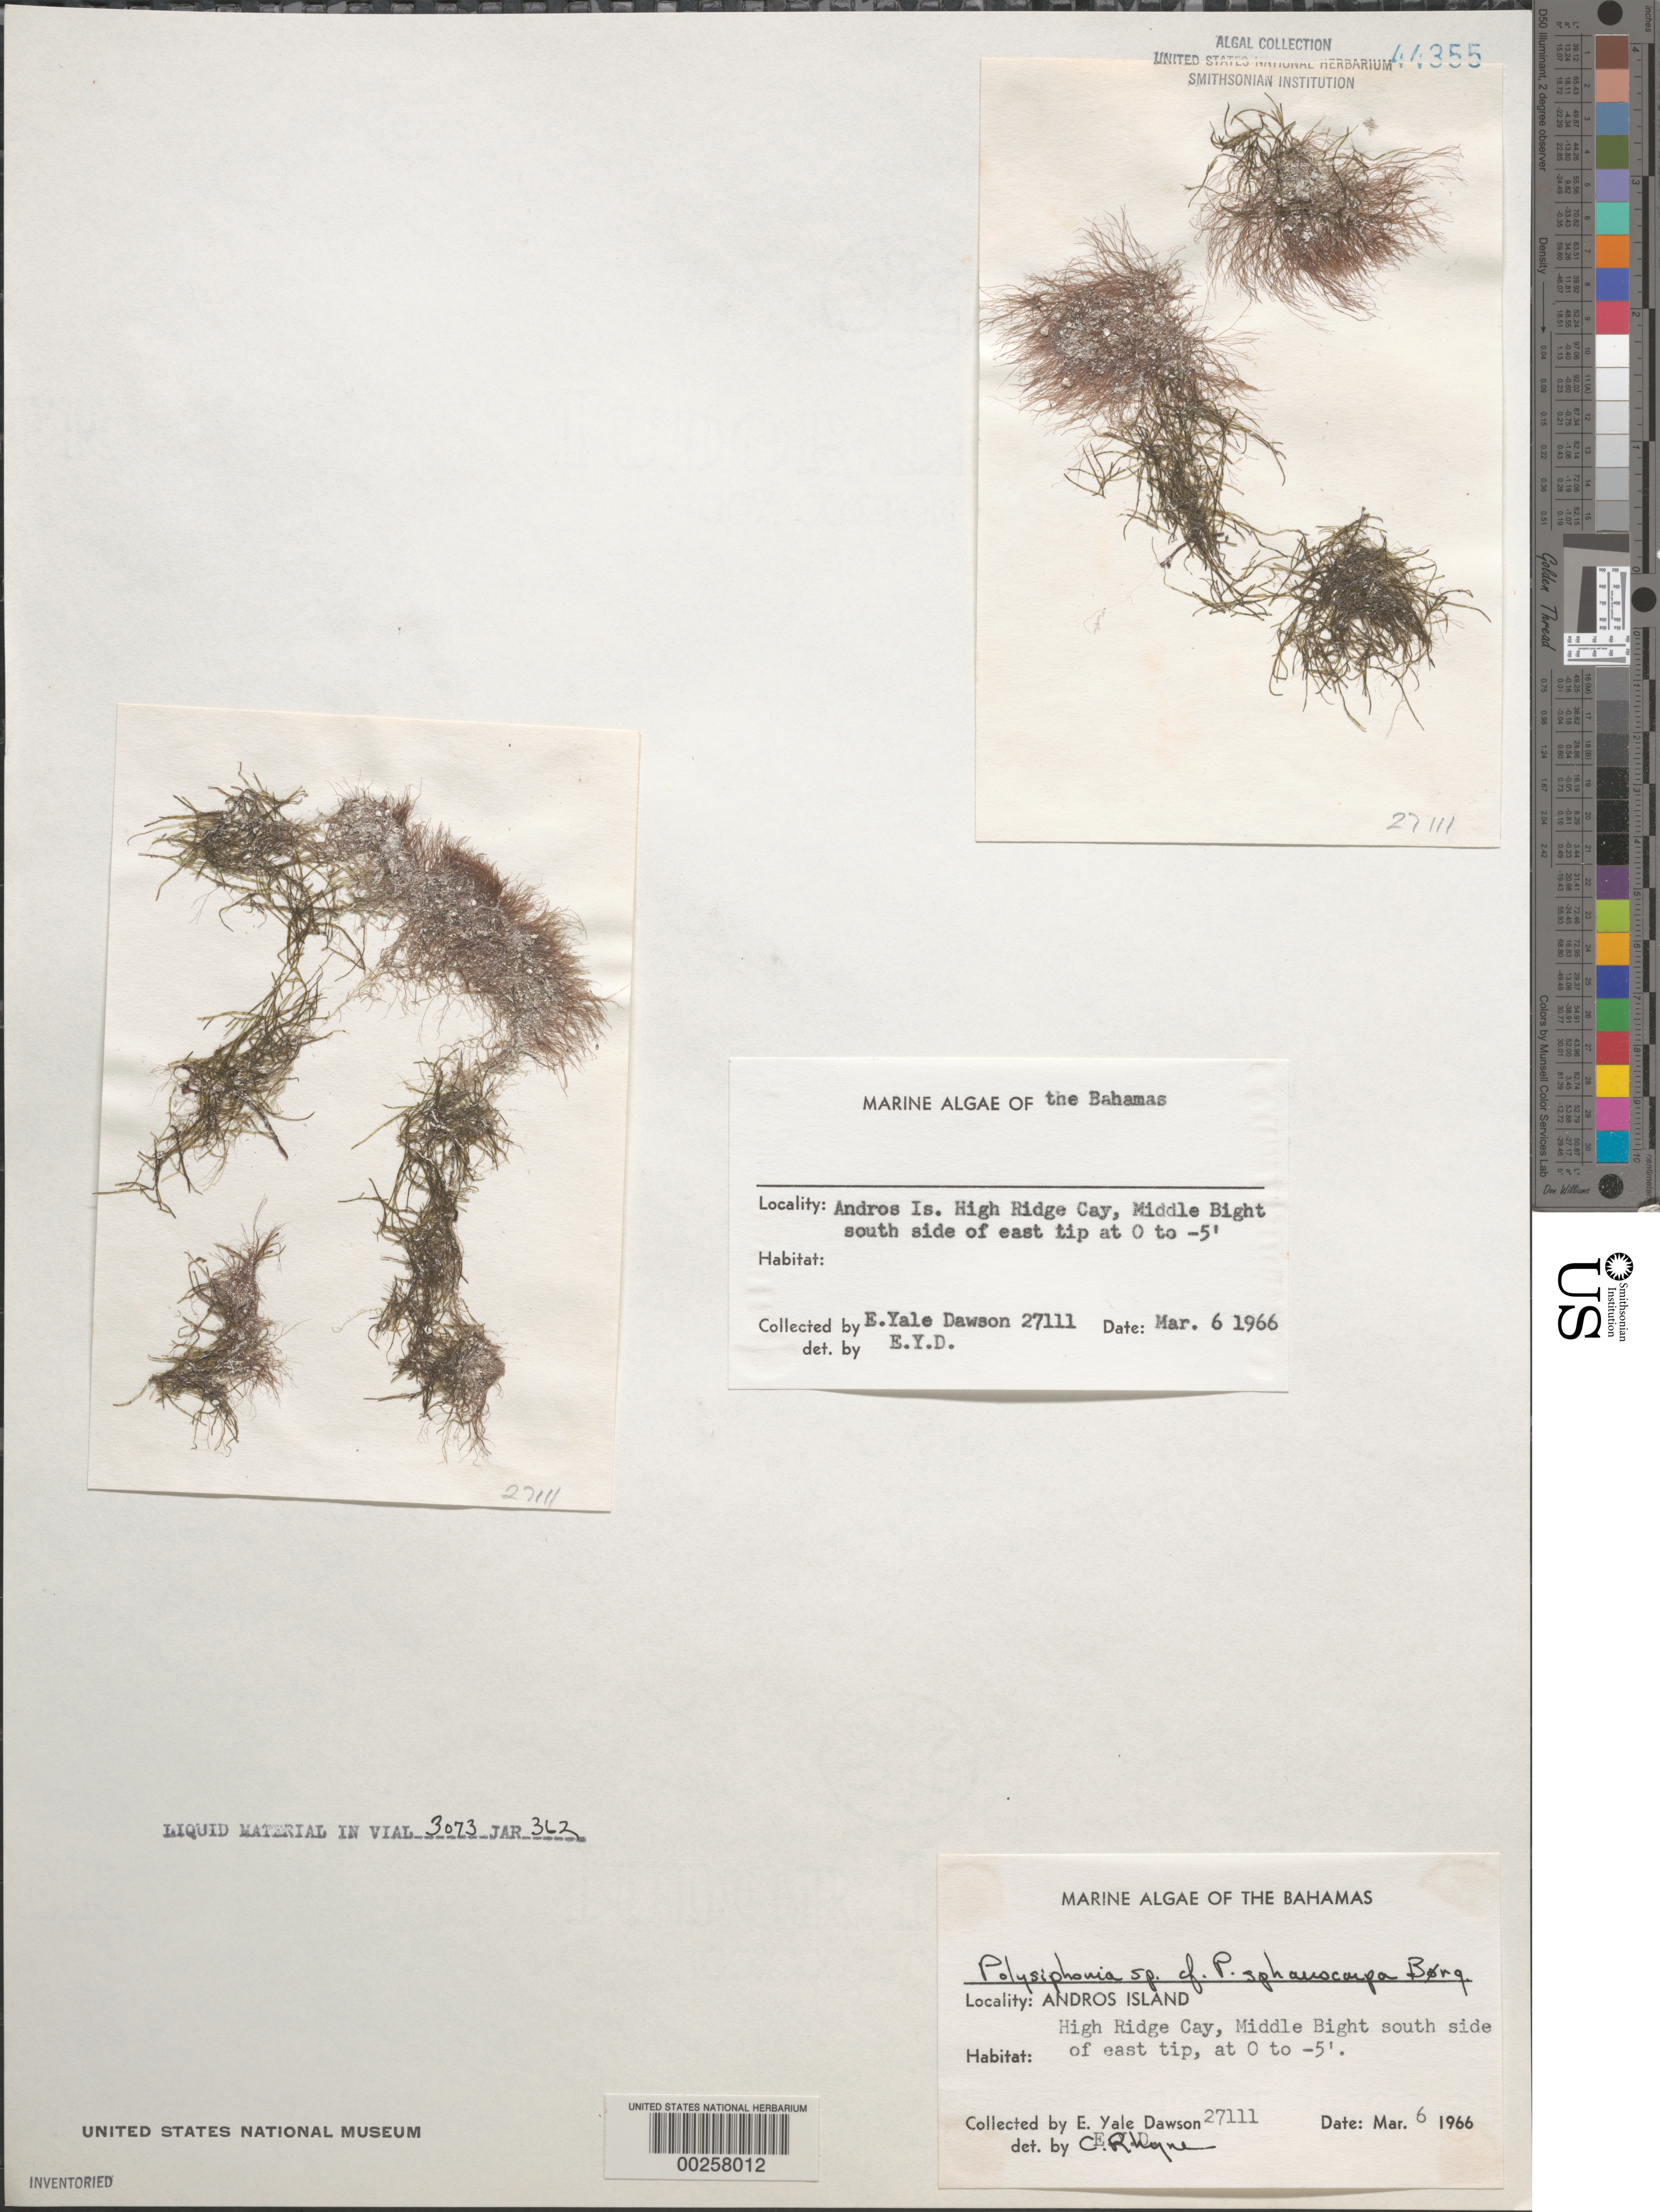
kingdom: Plantae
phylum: Rhodophyta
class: Florideophyceae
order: Ceramiales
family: Rhodomelaceae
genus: Melanothamnus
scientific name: Melanothamnus sphaerocarpus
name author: (Børgesen) Diaz-Tapia et al.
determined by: Algae name updating Project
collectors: E. Y. Dawson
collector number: EYD 27111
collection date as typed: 06 Mar 1966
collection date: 1966-03-06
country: Bahamas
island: High Ridge Cay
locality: Middle Bight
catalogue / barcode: US 44355